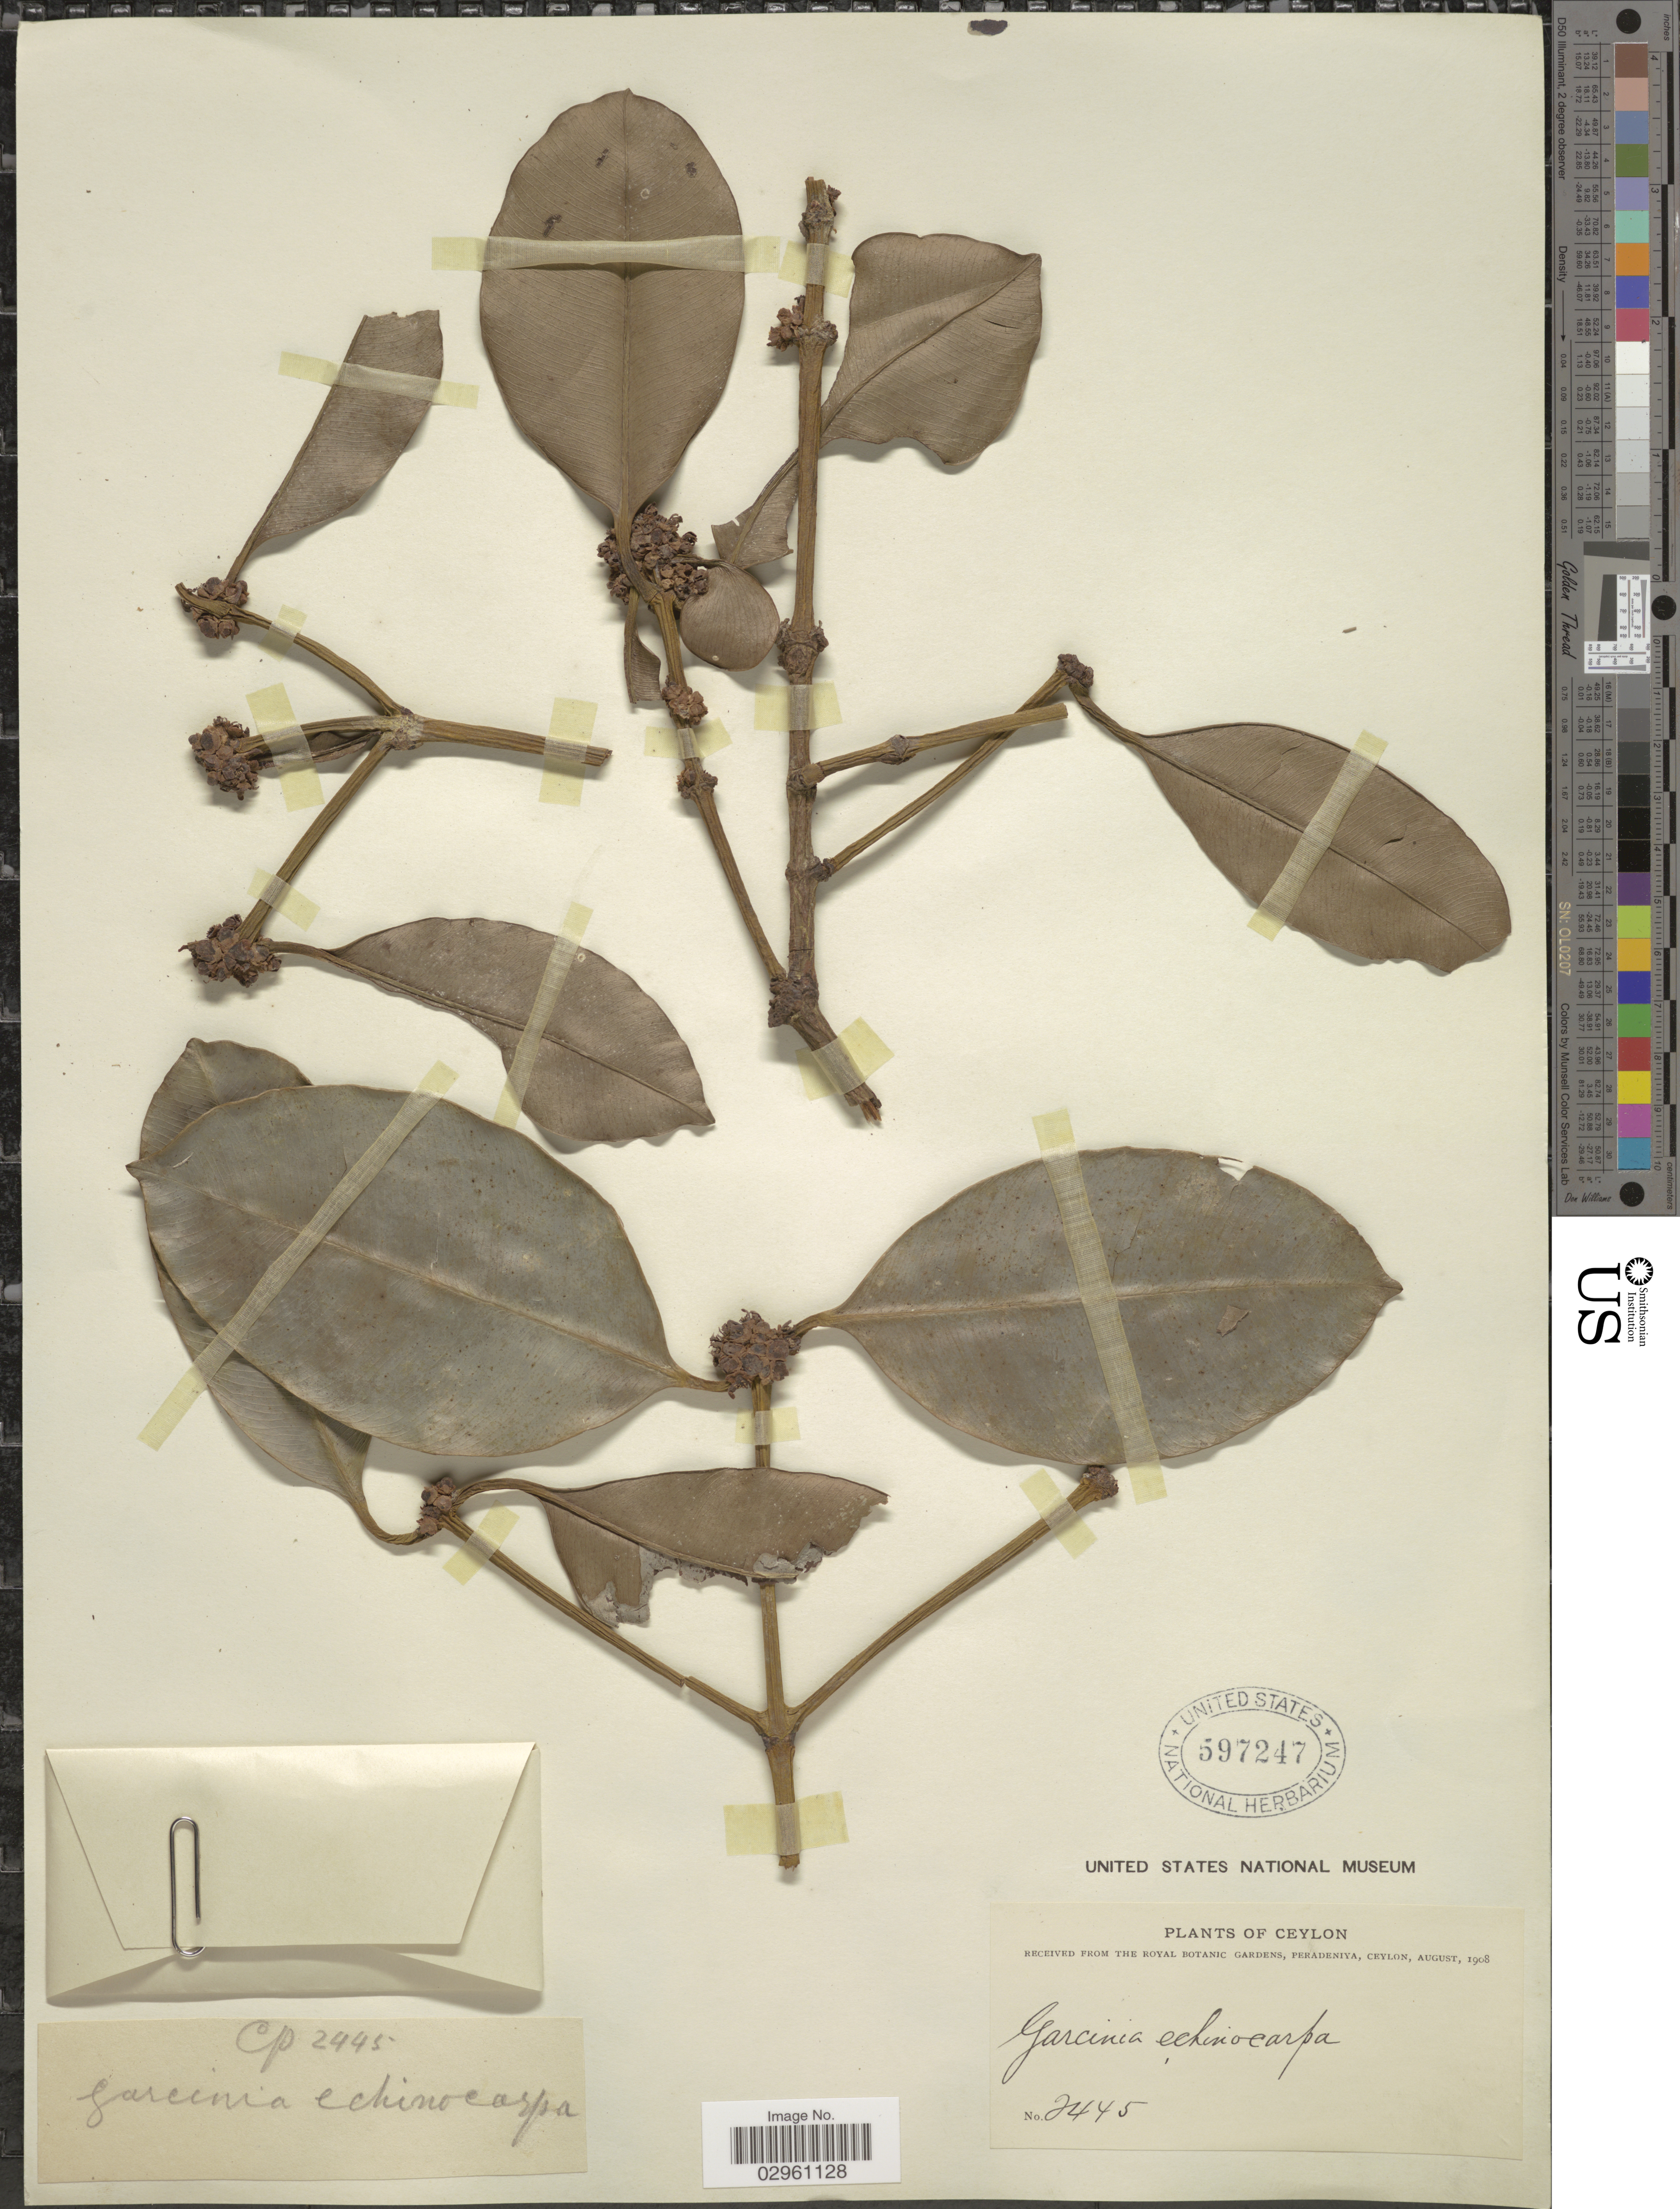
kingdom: Plantae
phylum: Tracheophyta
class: Magnoliopsida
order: Malpighiales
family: Clusiaceae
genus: Garcinia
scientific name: Garcinia echinocarpa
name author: Thwaites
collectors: C. P.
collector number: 2445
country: Sri Lanka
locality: Ceylon.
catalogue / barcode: US 597247